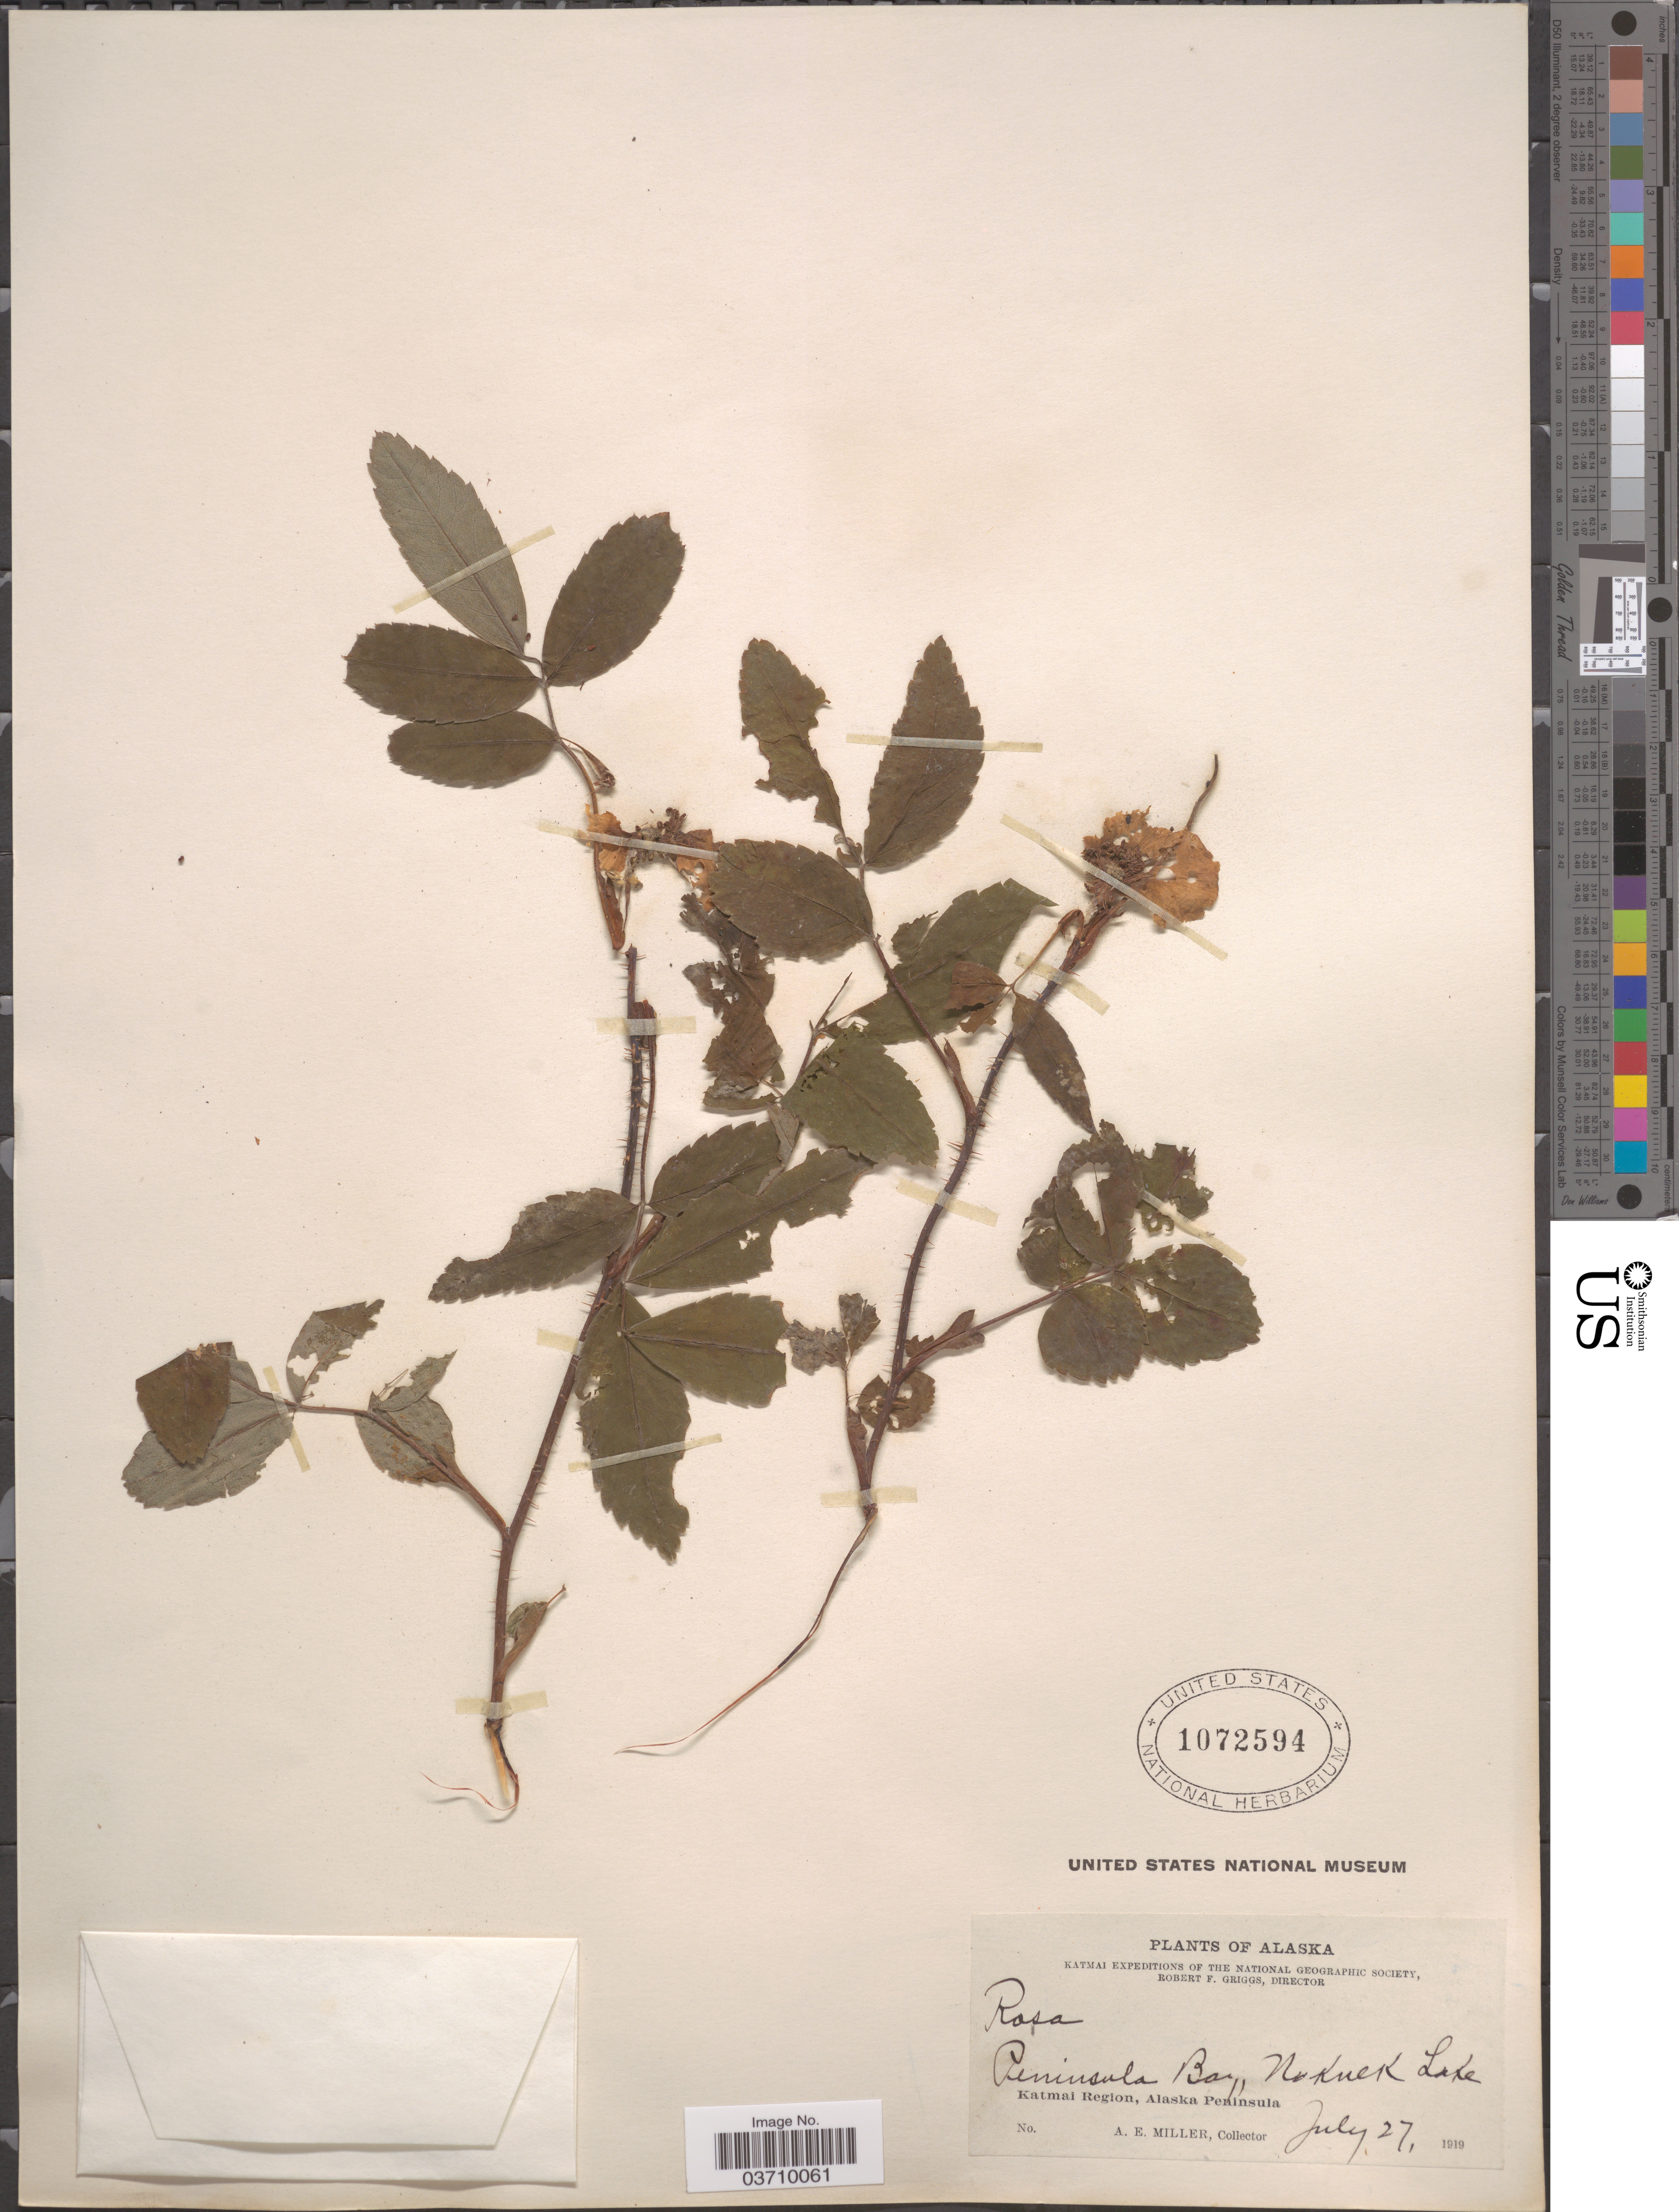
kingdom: Plantae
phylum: Tracheophyta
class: Magnoliopsida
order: Rosales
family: Rosaceae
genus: Rosa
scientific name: Rosa acicularis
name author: Lindl.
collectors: A. E. Miller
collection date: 1919-07-27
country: United States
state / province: Alaska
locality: Katmai. Peninsula Bay, Naknek Lake. Katmai Region, Alaska Peninsula.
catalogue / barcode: US 1072594